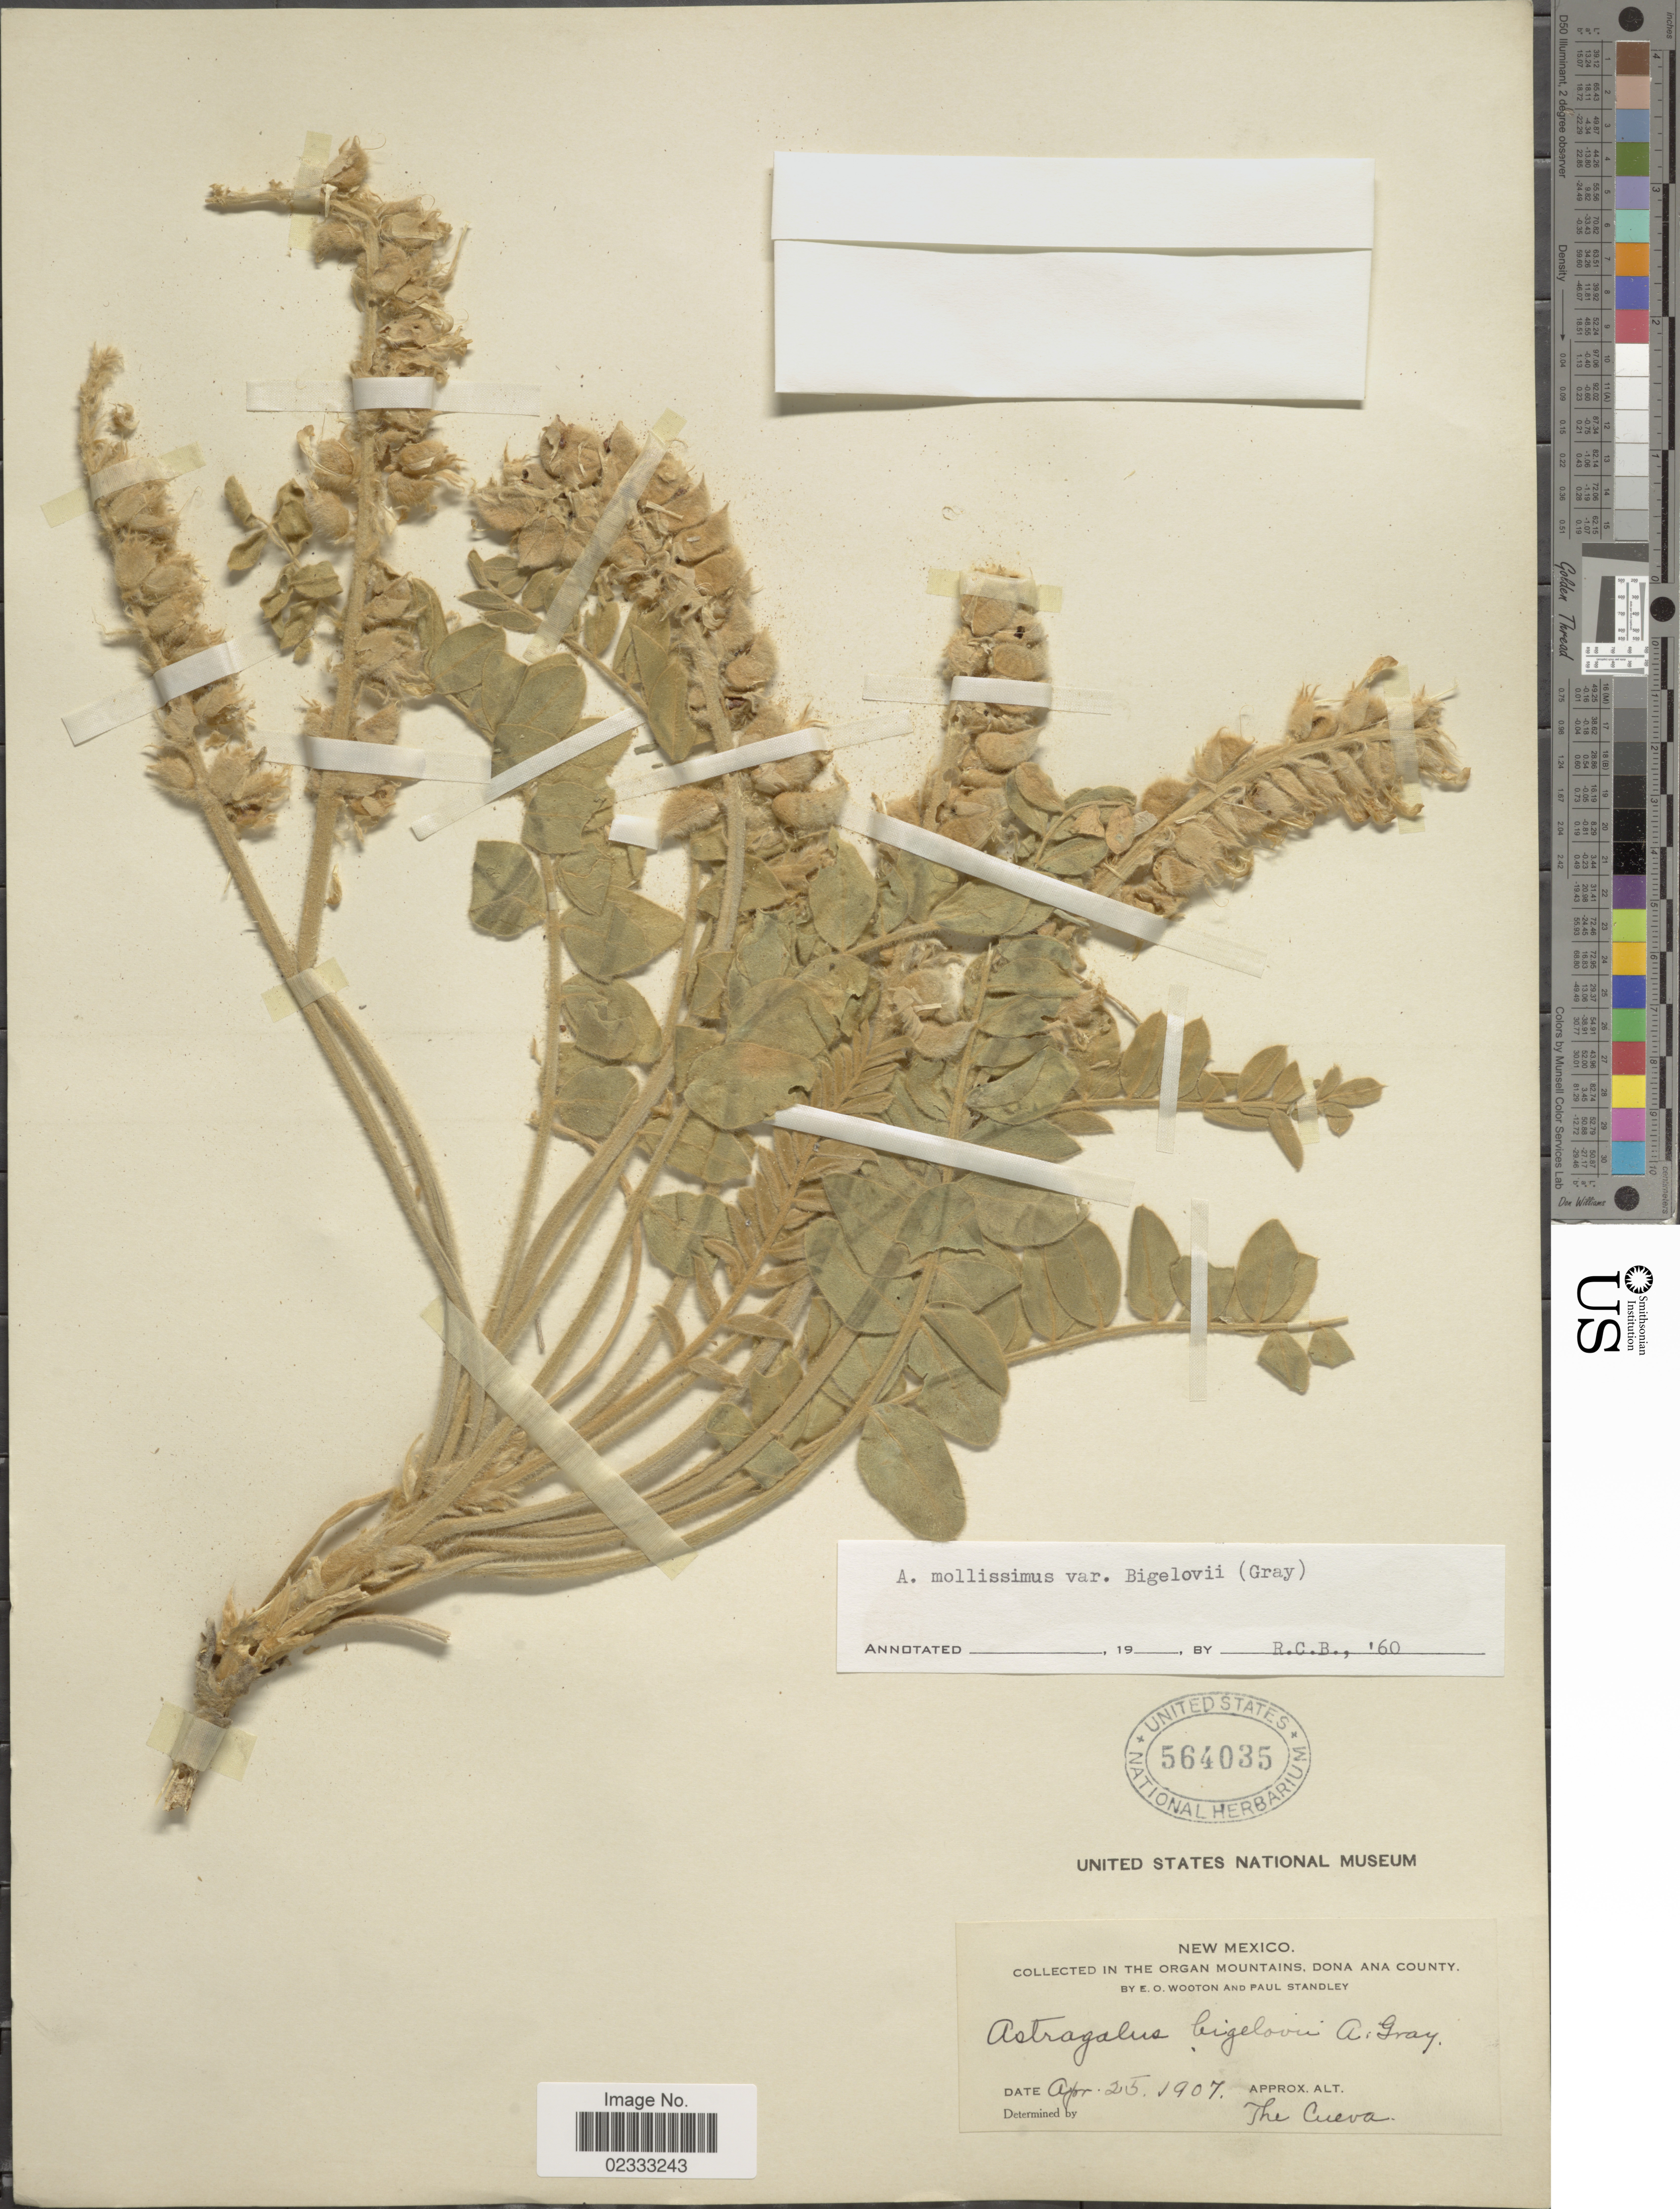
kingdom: Plantae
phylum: Tracheophyta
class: Magnoliopsida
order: Fabales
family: Fabaceae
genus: Astragalus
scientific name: Astragalus mollissimus var. bigelovii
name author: (A. Gray) Barneby ex B.L. Turner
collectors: E. O. Wooton & P. C. Standley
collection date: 1907-04-25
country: United States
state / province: New Mexico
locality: New Mexico, In the Organ Mountains, Dona Ana County. The Cueva.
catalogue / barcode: US 564035